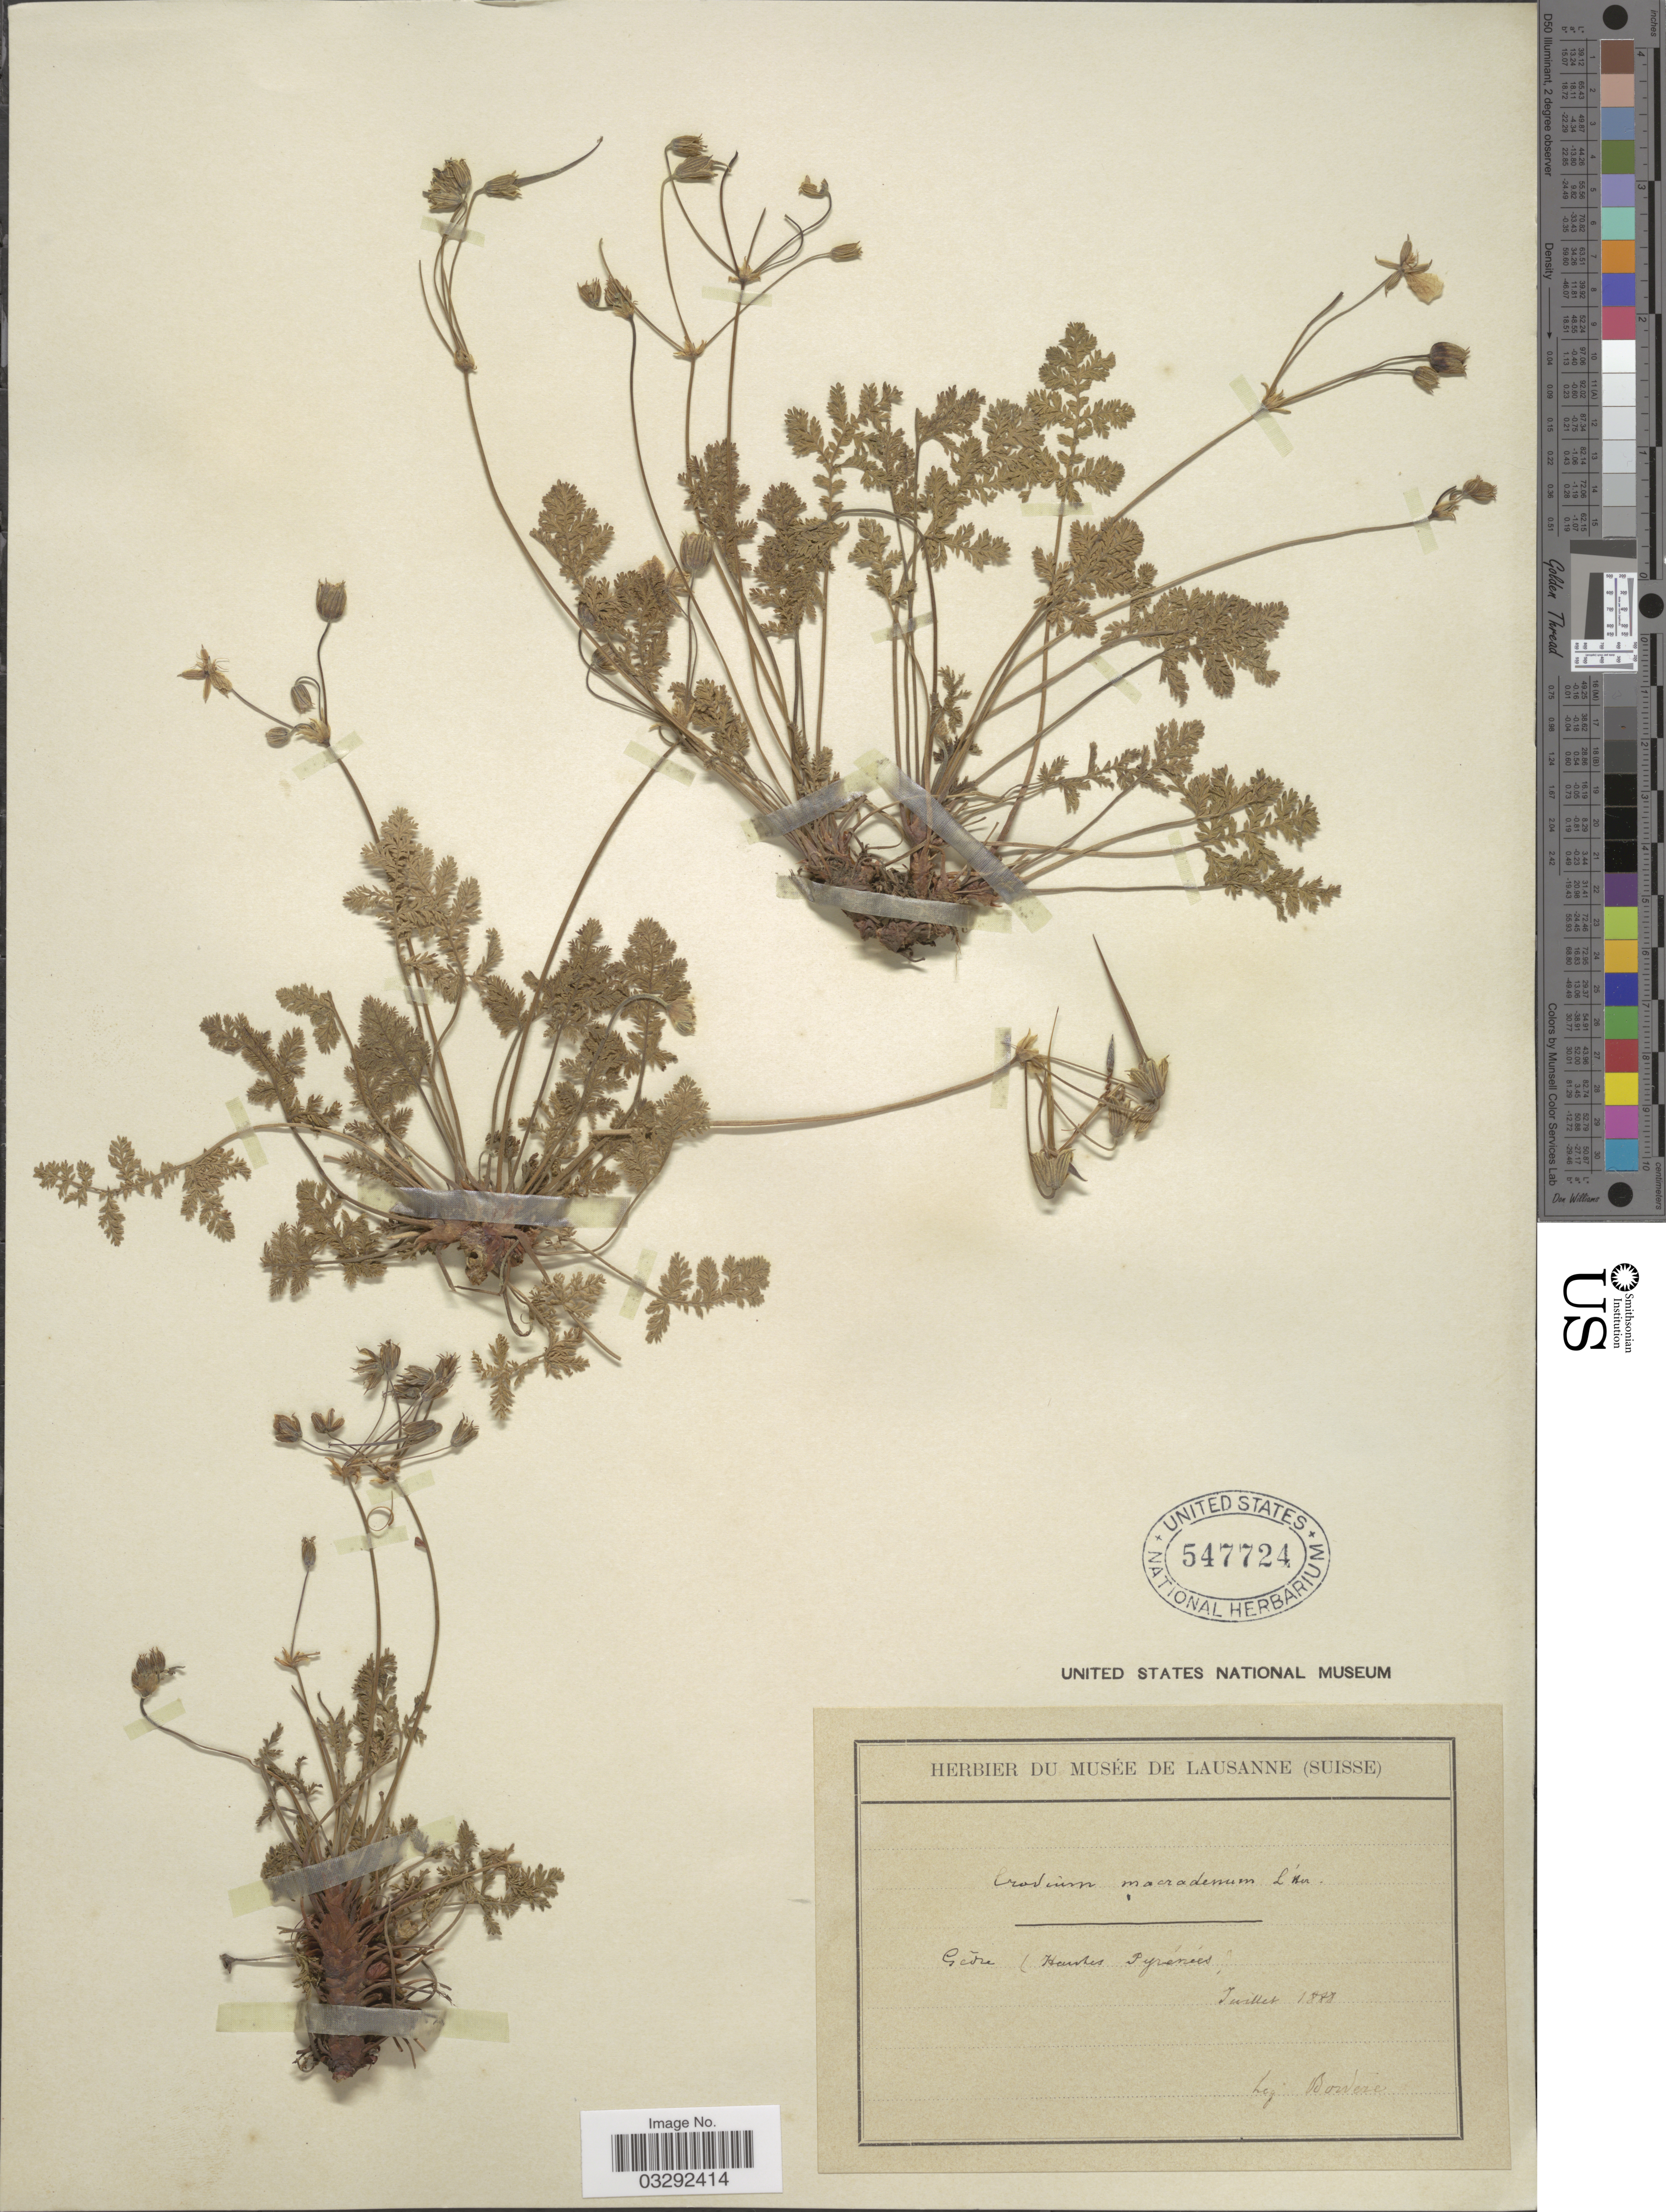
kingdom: Plantae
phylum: Tracheophyta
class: Magnoliopsida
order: Geraniales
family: Geraniaceae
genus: Erodium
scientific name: Erodium macradenum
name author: L'Hér.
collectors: -. Bordère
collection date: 1888-07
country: France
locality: Gèdre (Hautes Pyrénées).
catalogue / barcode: US 547724